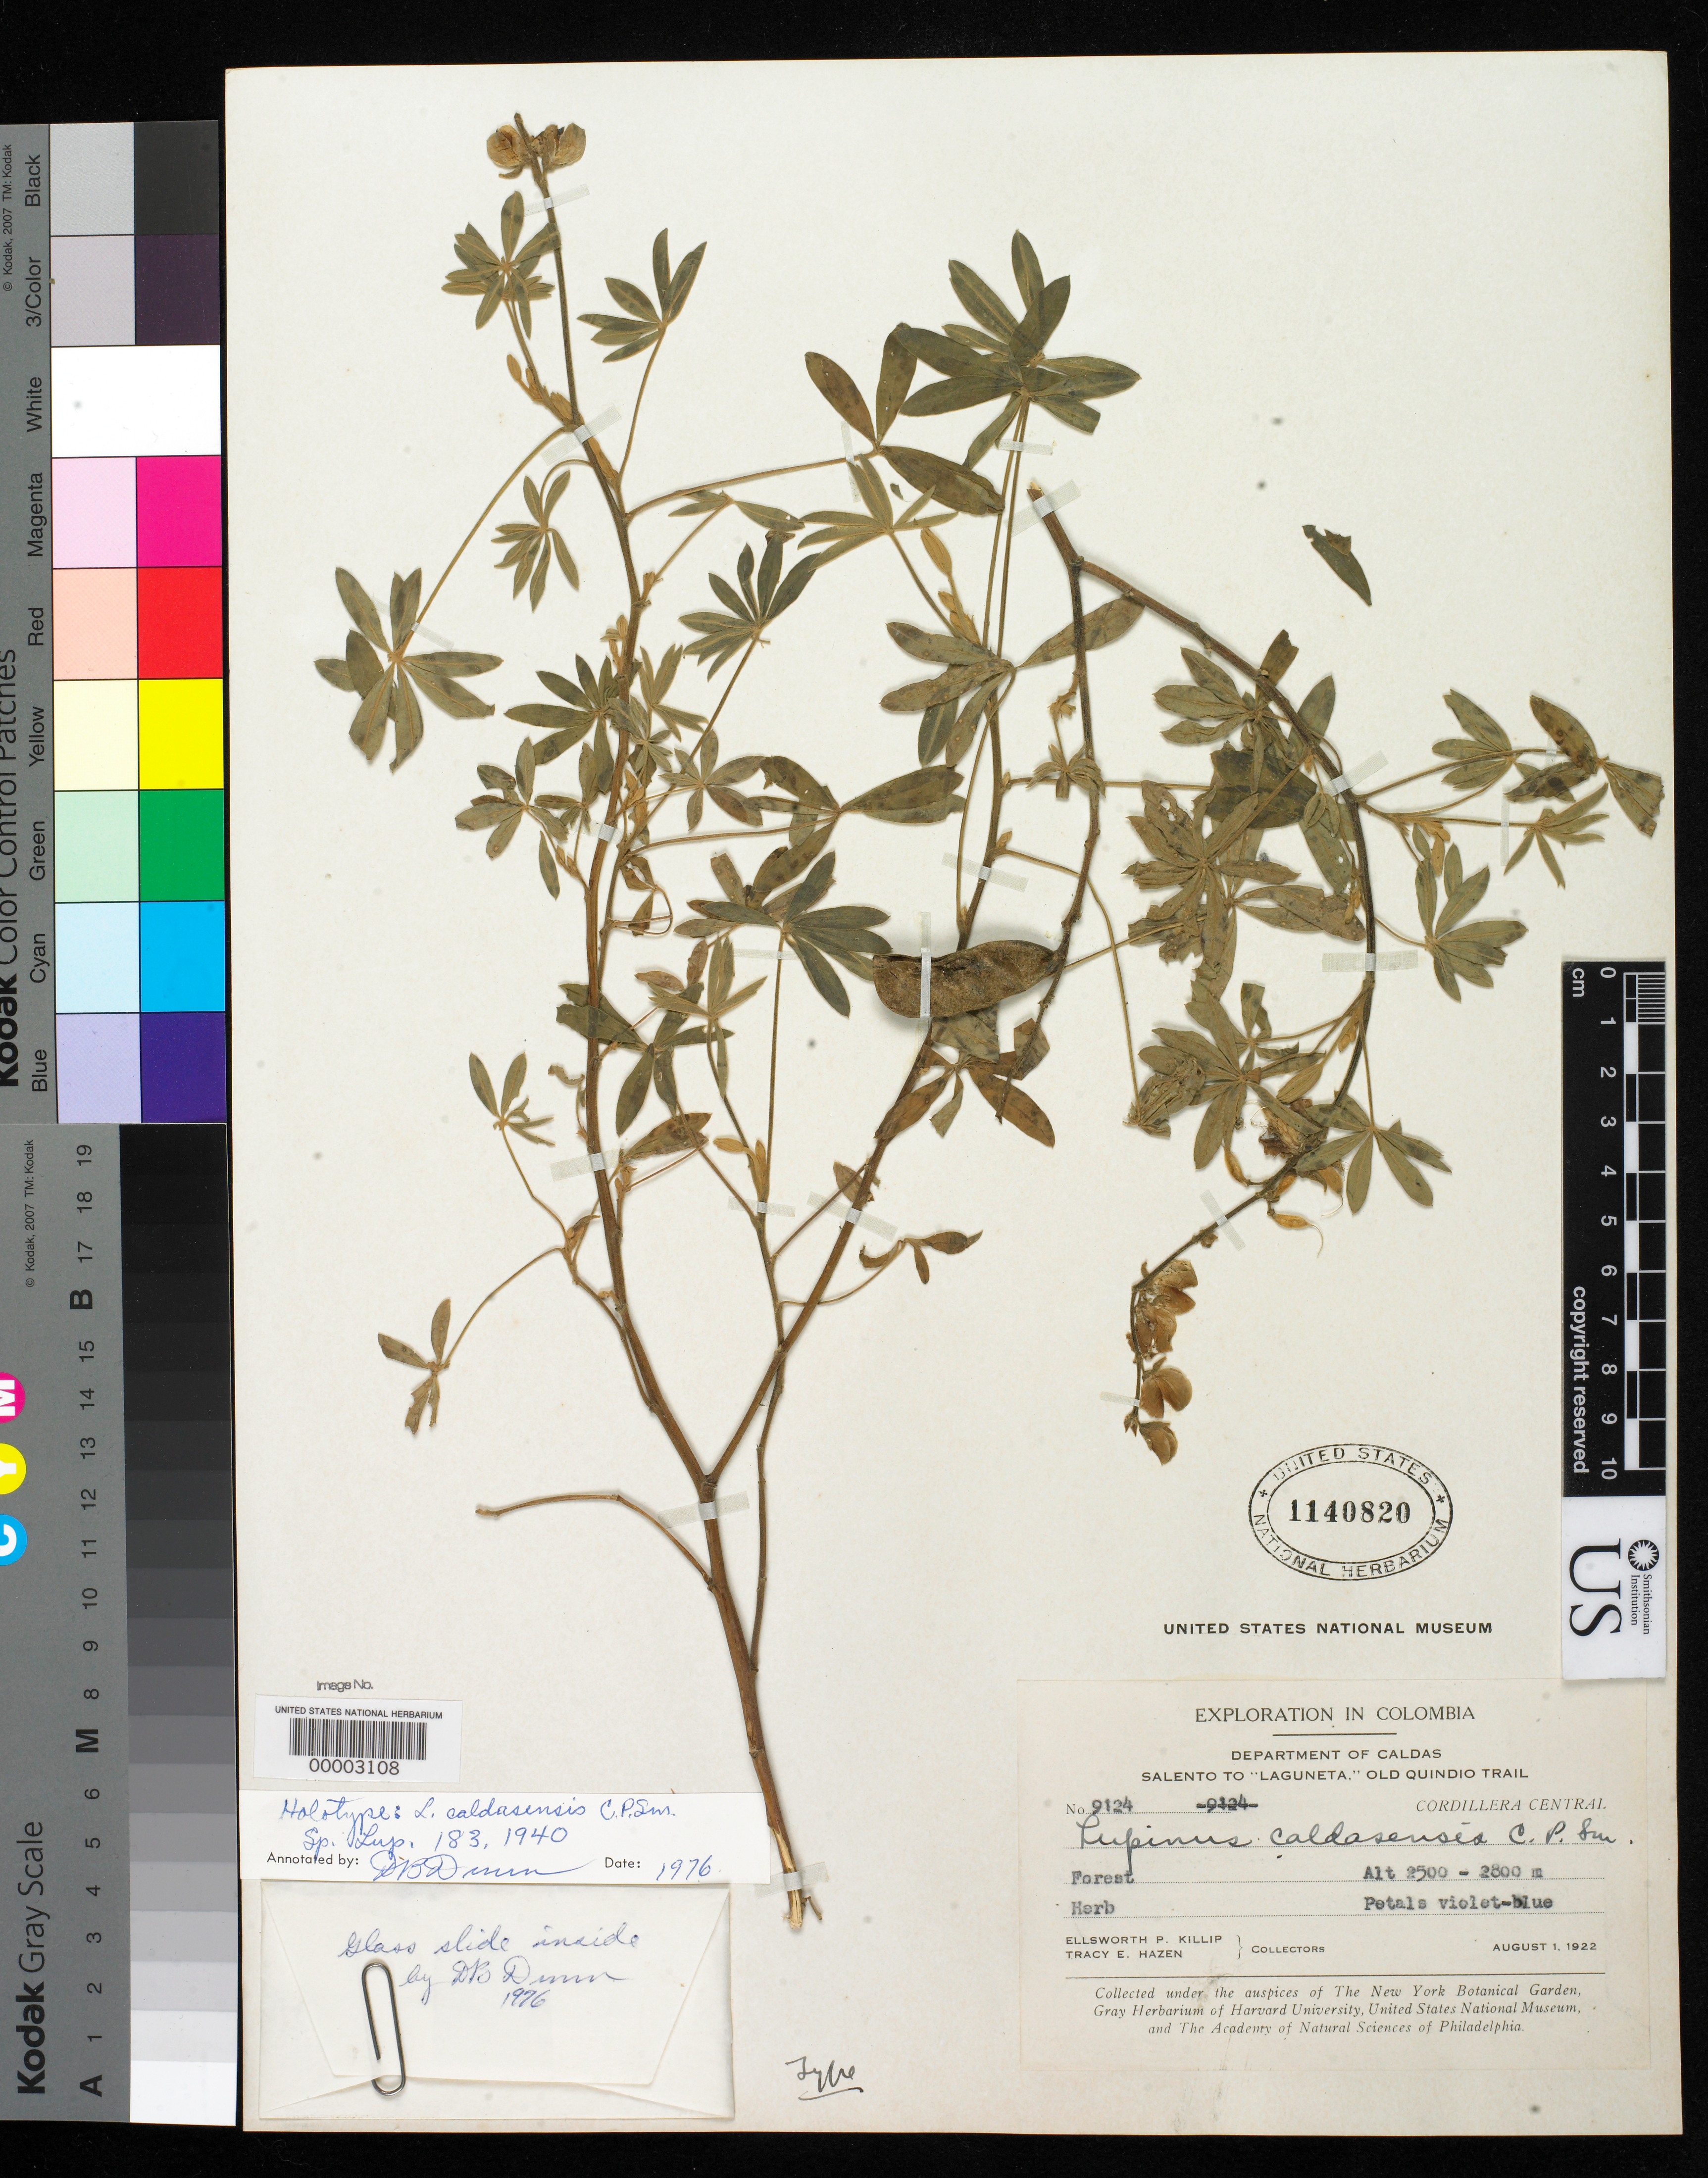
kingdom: Plantae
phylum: Tracheophyta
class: Magnoliopsida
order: Fabales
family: Fabaceae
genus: Lupinus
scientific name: Lupinus caldasensis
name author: C.P. Sm.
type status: Holotype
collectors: E. P. Killip & T. E. Hazen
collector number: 9124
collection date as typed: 01 Aug 1922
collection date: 1922-08-01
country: Colombia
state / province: Caldas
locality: Old Quindo Trail between Salento and "LagUneta".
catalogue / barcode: US 1140820